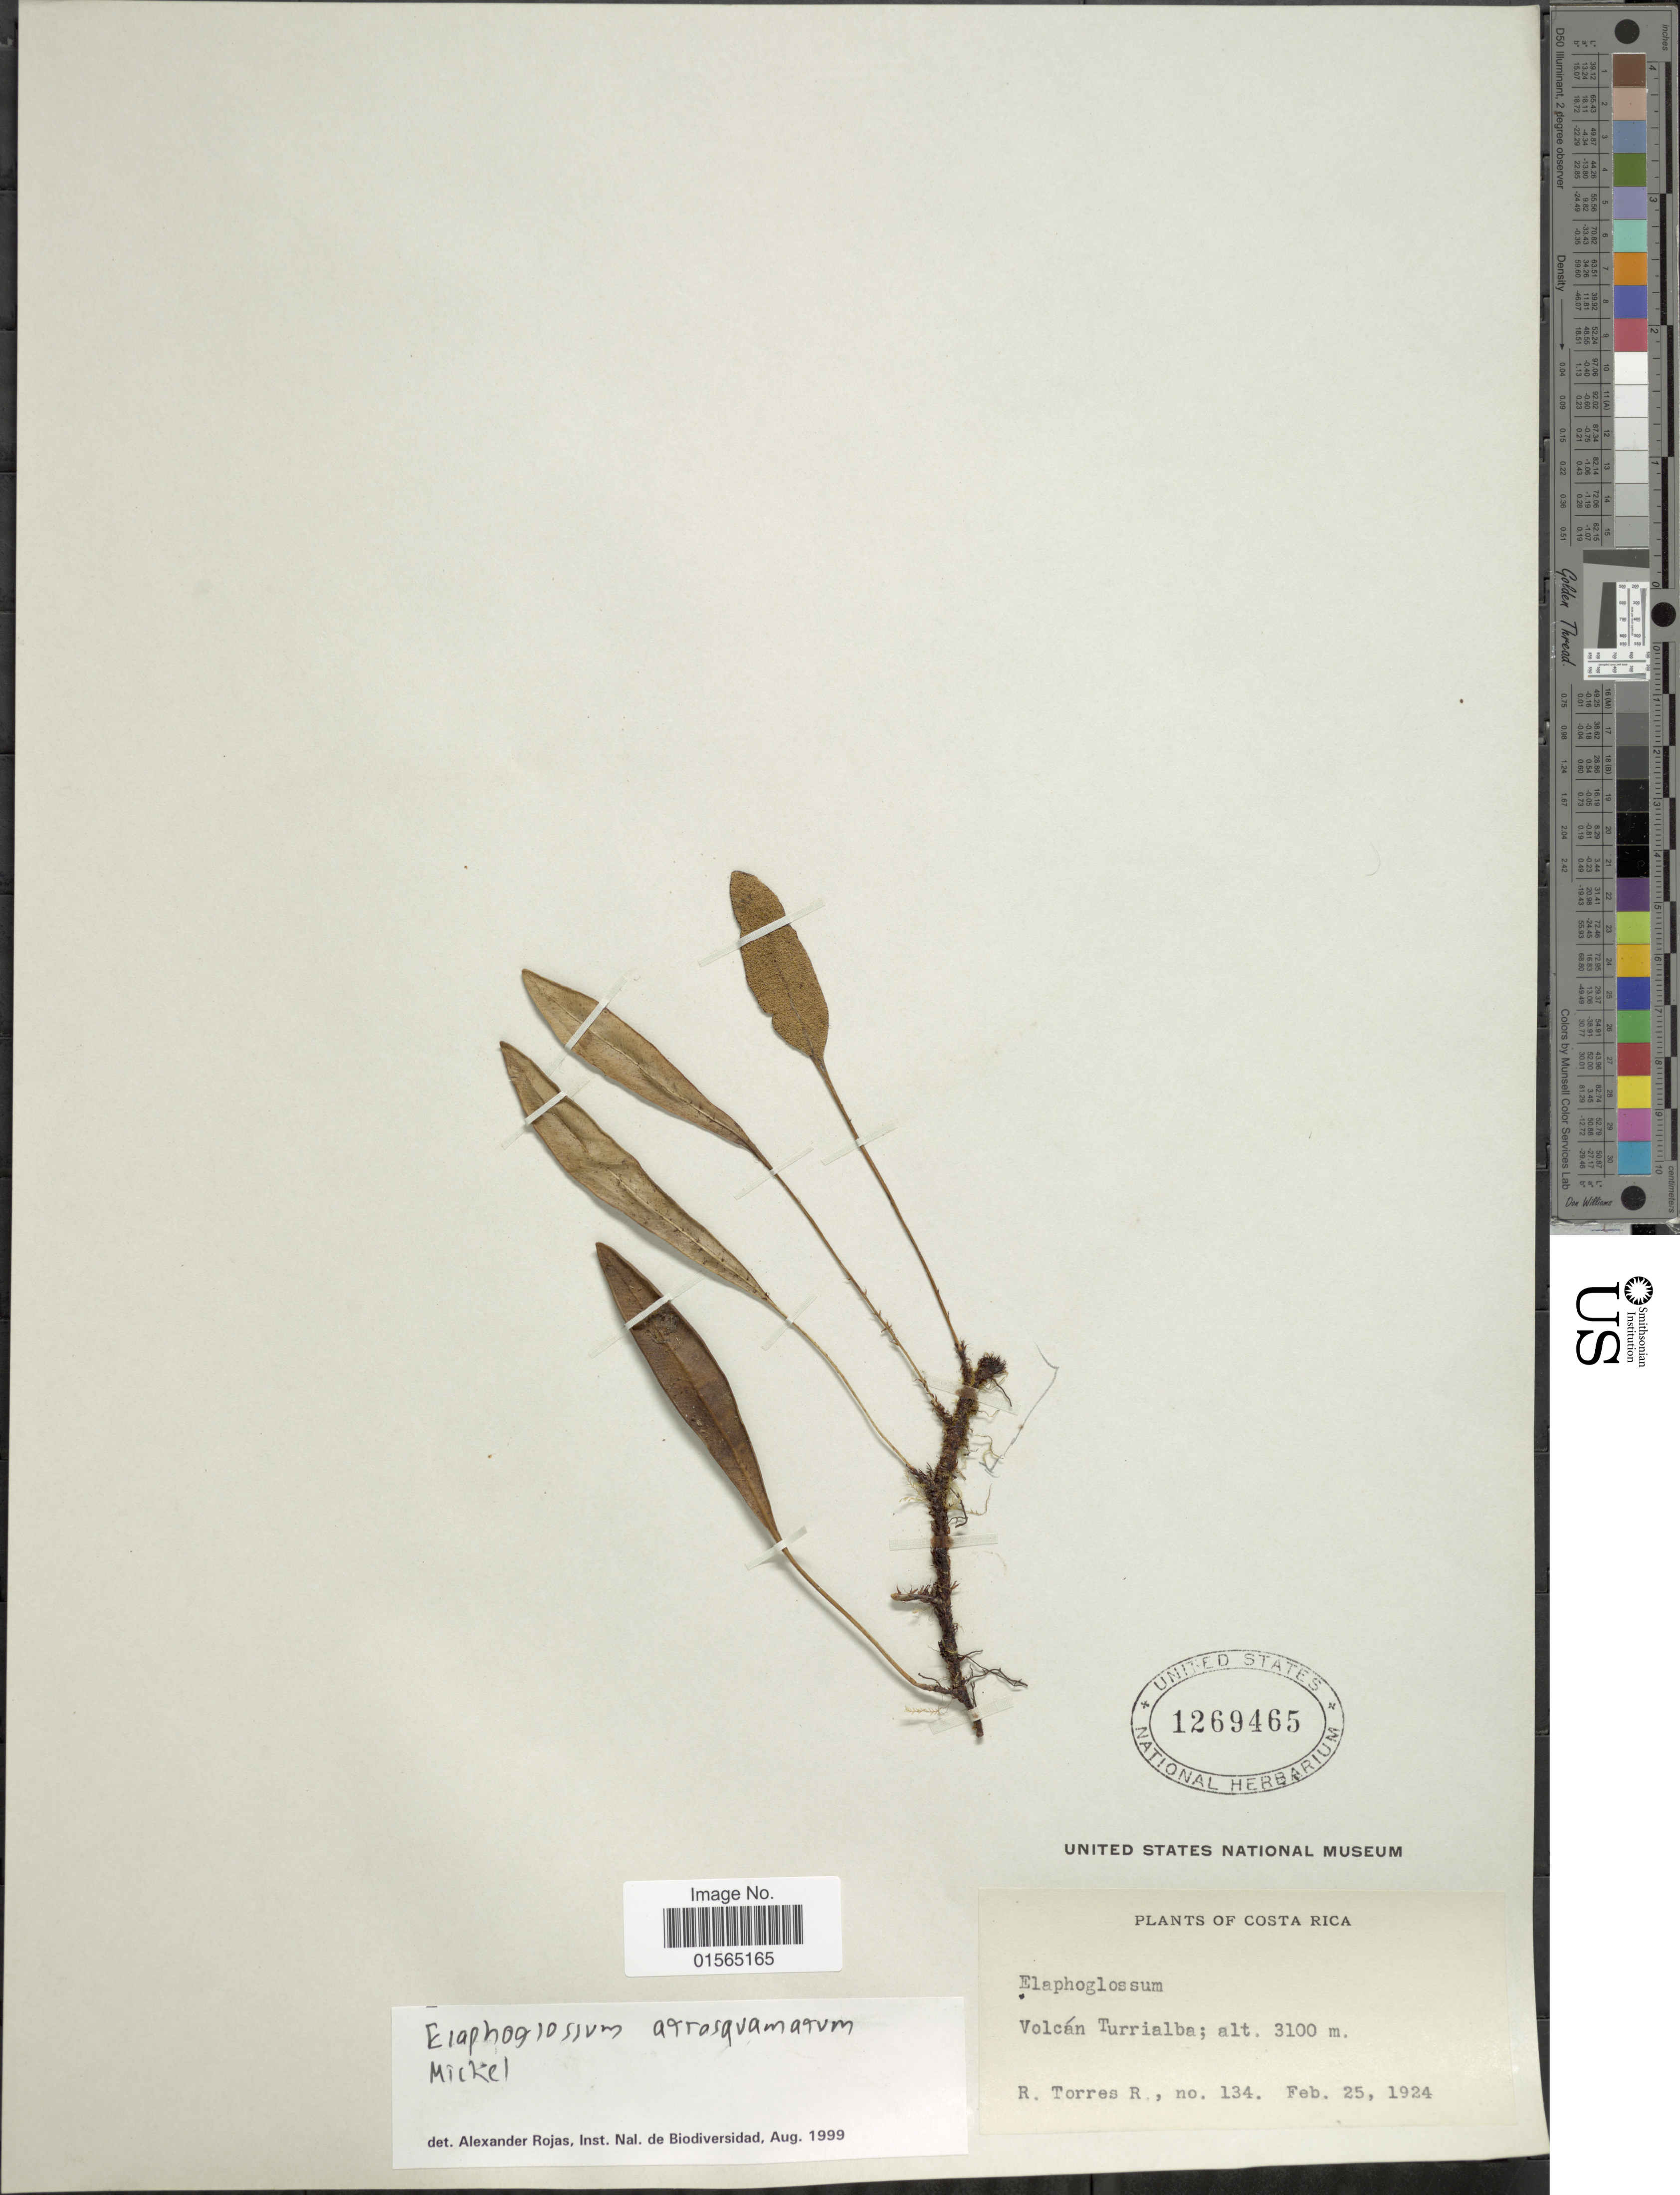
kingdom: Plantae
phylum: Tracheophyta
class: Polypodiopsida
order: Polypodiales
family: Dryopteridaceae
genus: Elaphoglossum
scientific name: Elaphoglossum unduavense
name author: Rosenst.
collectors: R. Torres R.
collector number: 134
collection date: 1924-02-25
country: Costa Rica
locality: Volcan Turrialba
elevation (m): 3100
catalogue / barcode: US 1269465